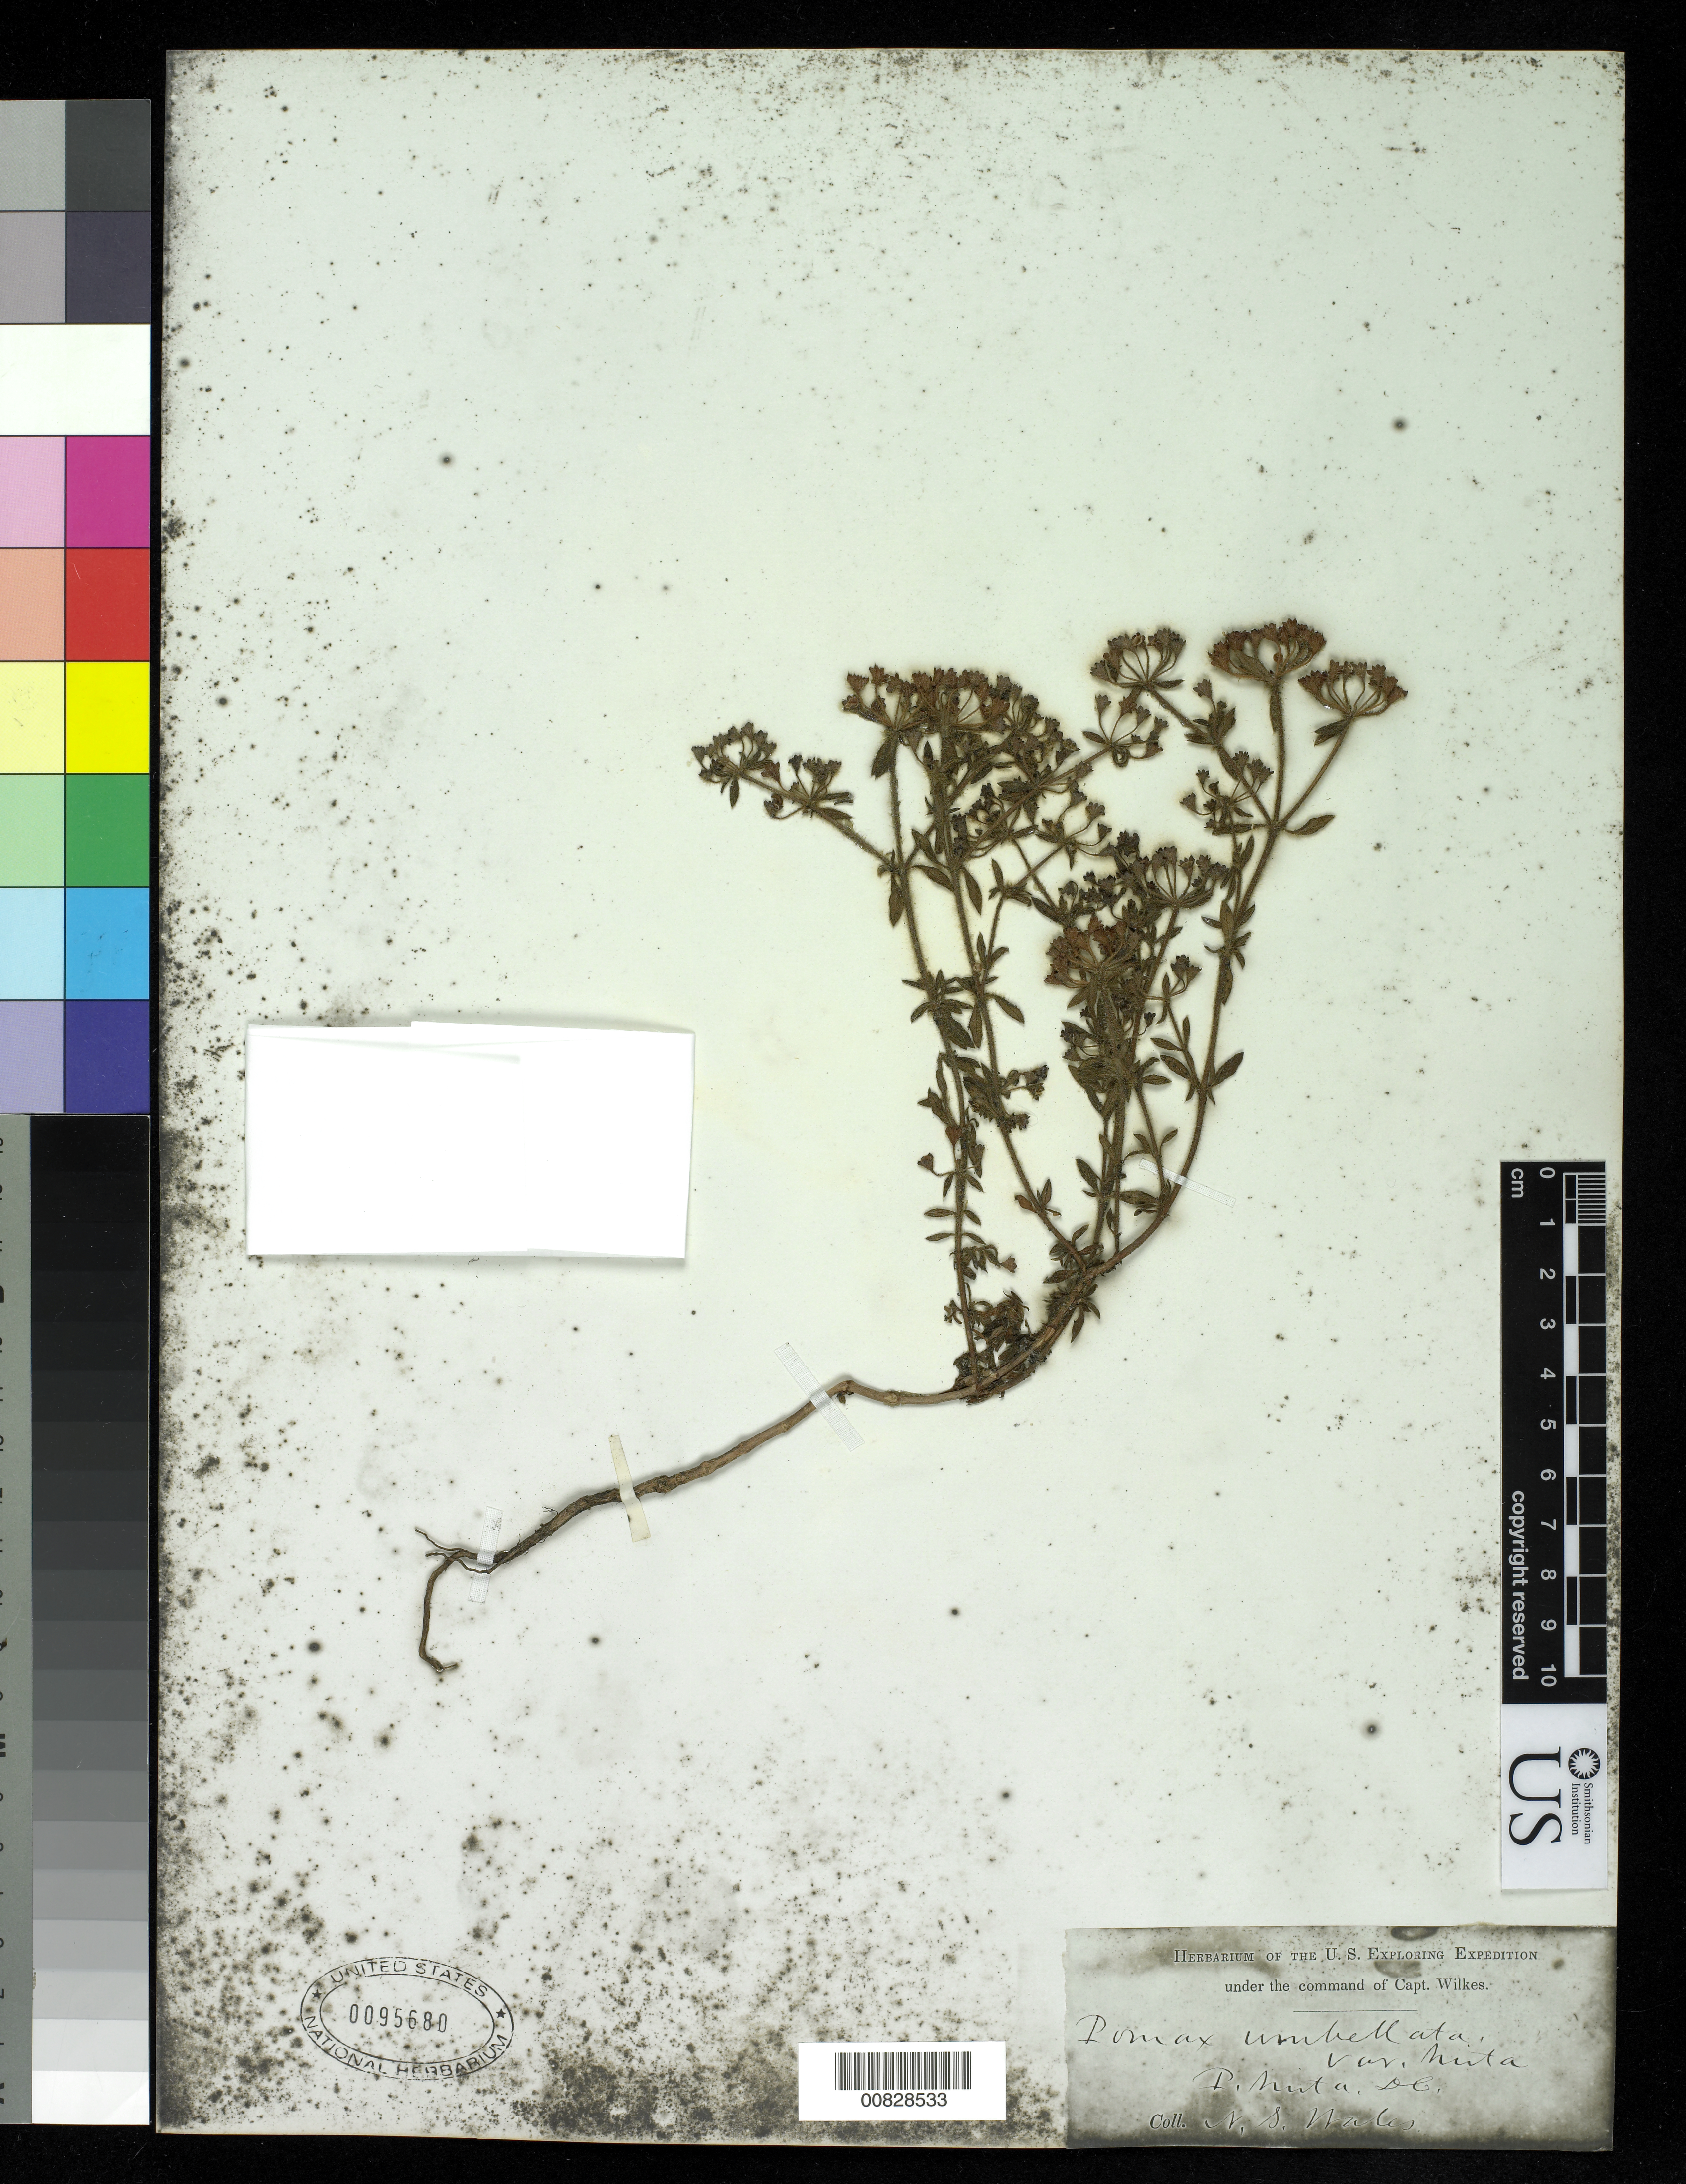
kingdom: Plantae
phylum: Tracheophyta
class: Magnoliopsida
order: Gentianales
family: Rubiaceae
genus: Pomax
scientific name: Pomax umbellata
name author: (Gaertn.) Sol. ex A. Rich.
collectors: Wilkes Explor. Exped.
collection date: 1838/1842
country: Australia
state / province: New South Wales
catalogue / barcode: US 95680